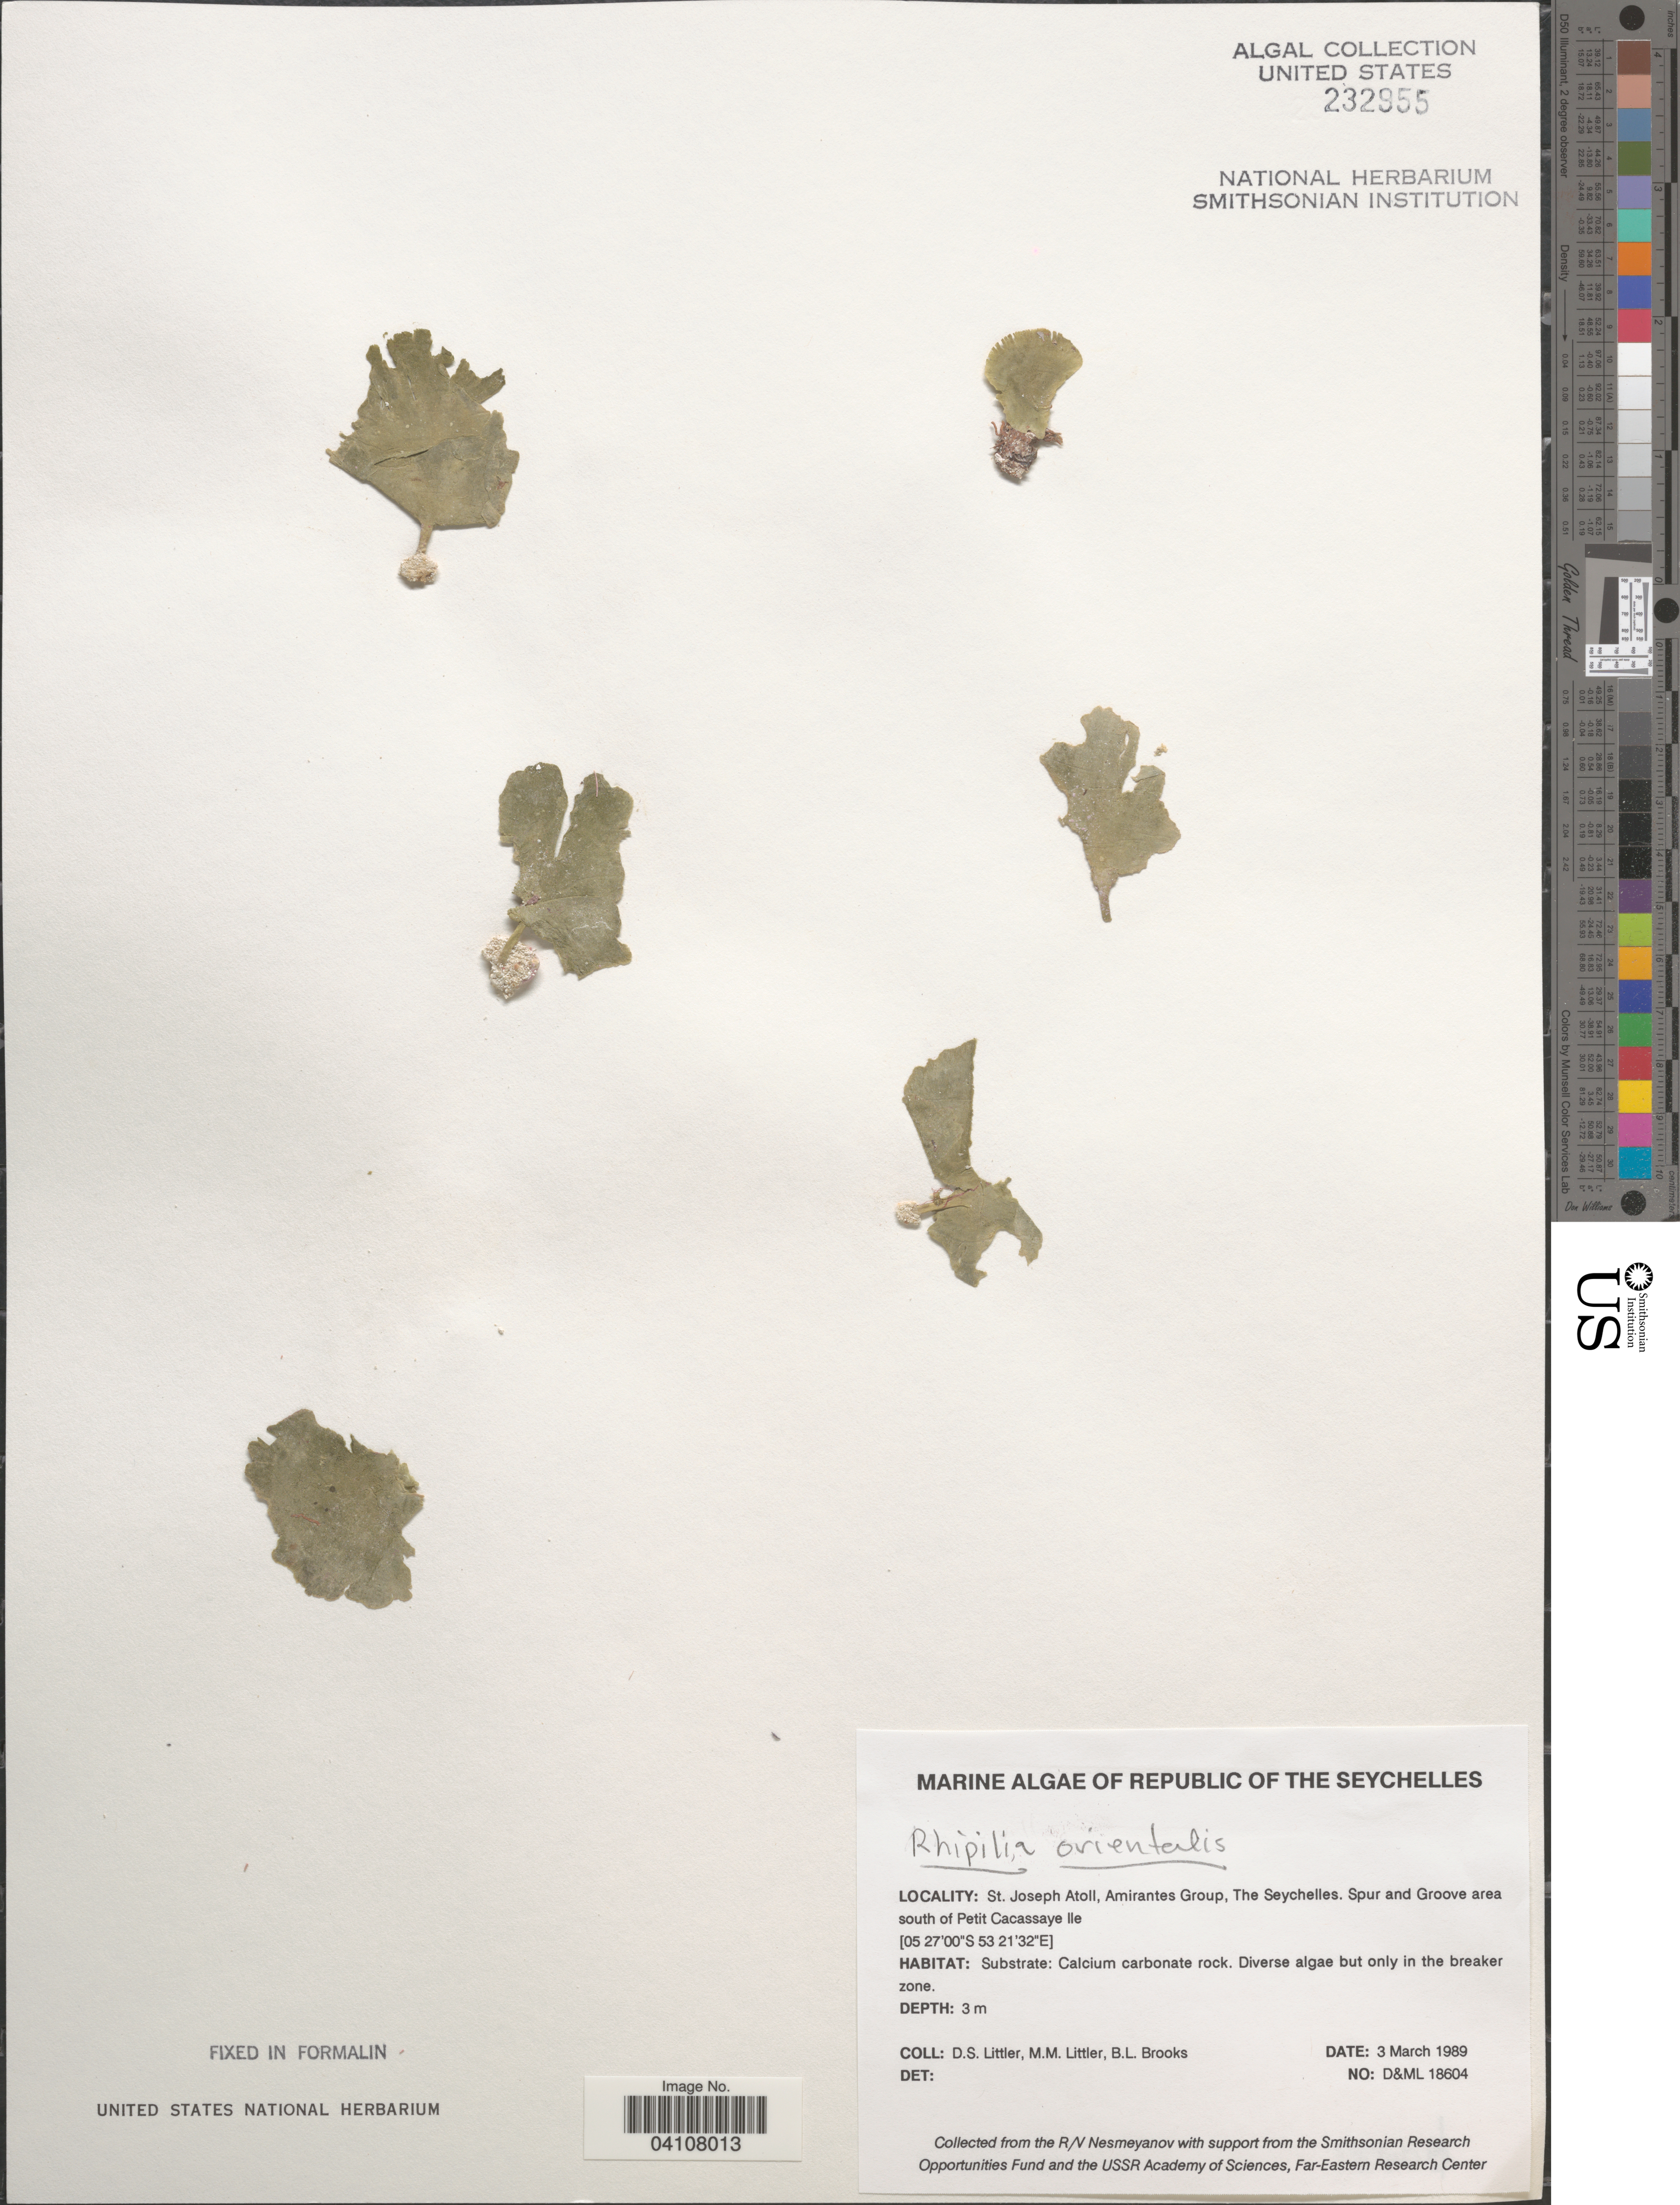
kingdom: Plantae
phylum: Chlorophyta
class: Ulvophyceae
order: Bryopsidales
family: Halimedaceae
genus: Kraftalia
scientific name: Kraftalia orientalis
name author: (A. Gepp & E. Gepp) Lagourgue & Payri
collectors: D. S. Littler & B. Brooks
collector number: D&ML18604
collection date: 1989-03-03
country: Seychelles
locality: Republic of the Seychelles. St. Joseph Atoll, Amirantes Group. Spur and Groove area south of Petit Cacassaye Ile.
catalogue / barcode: US 232955